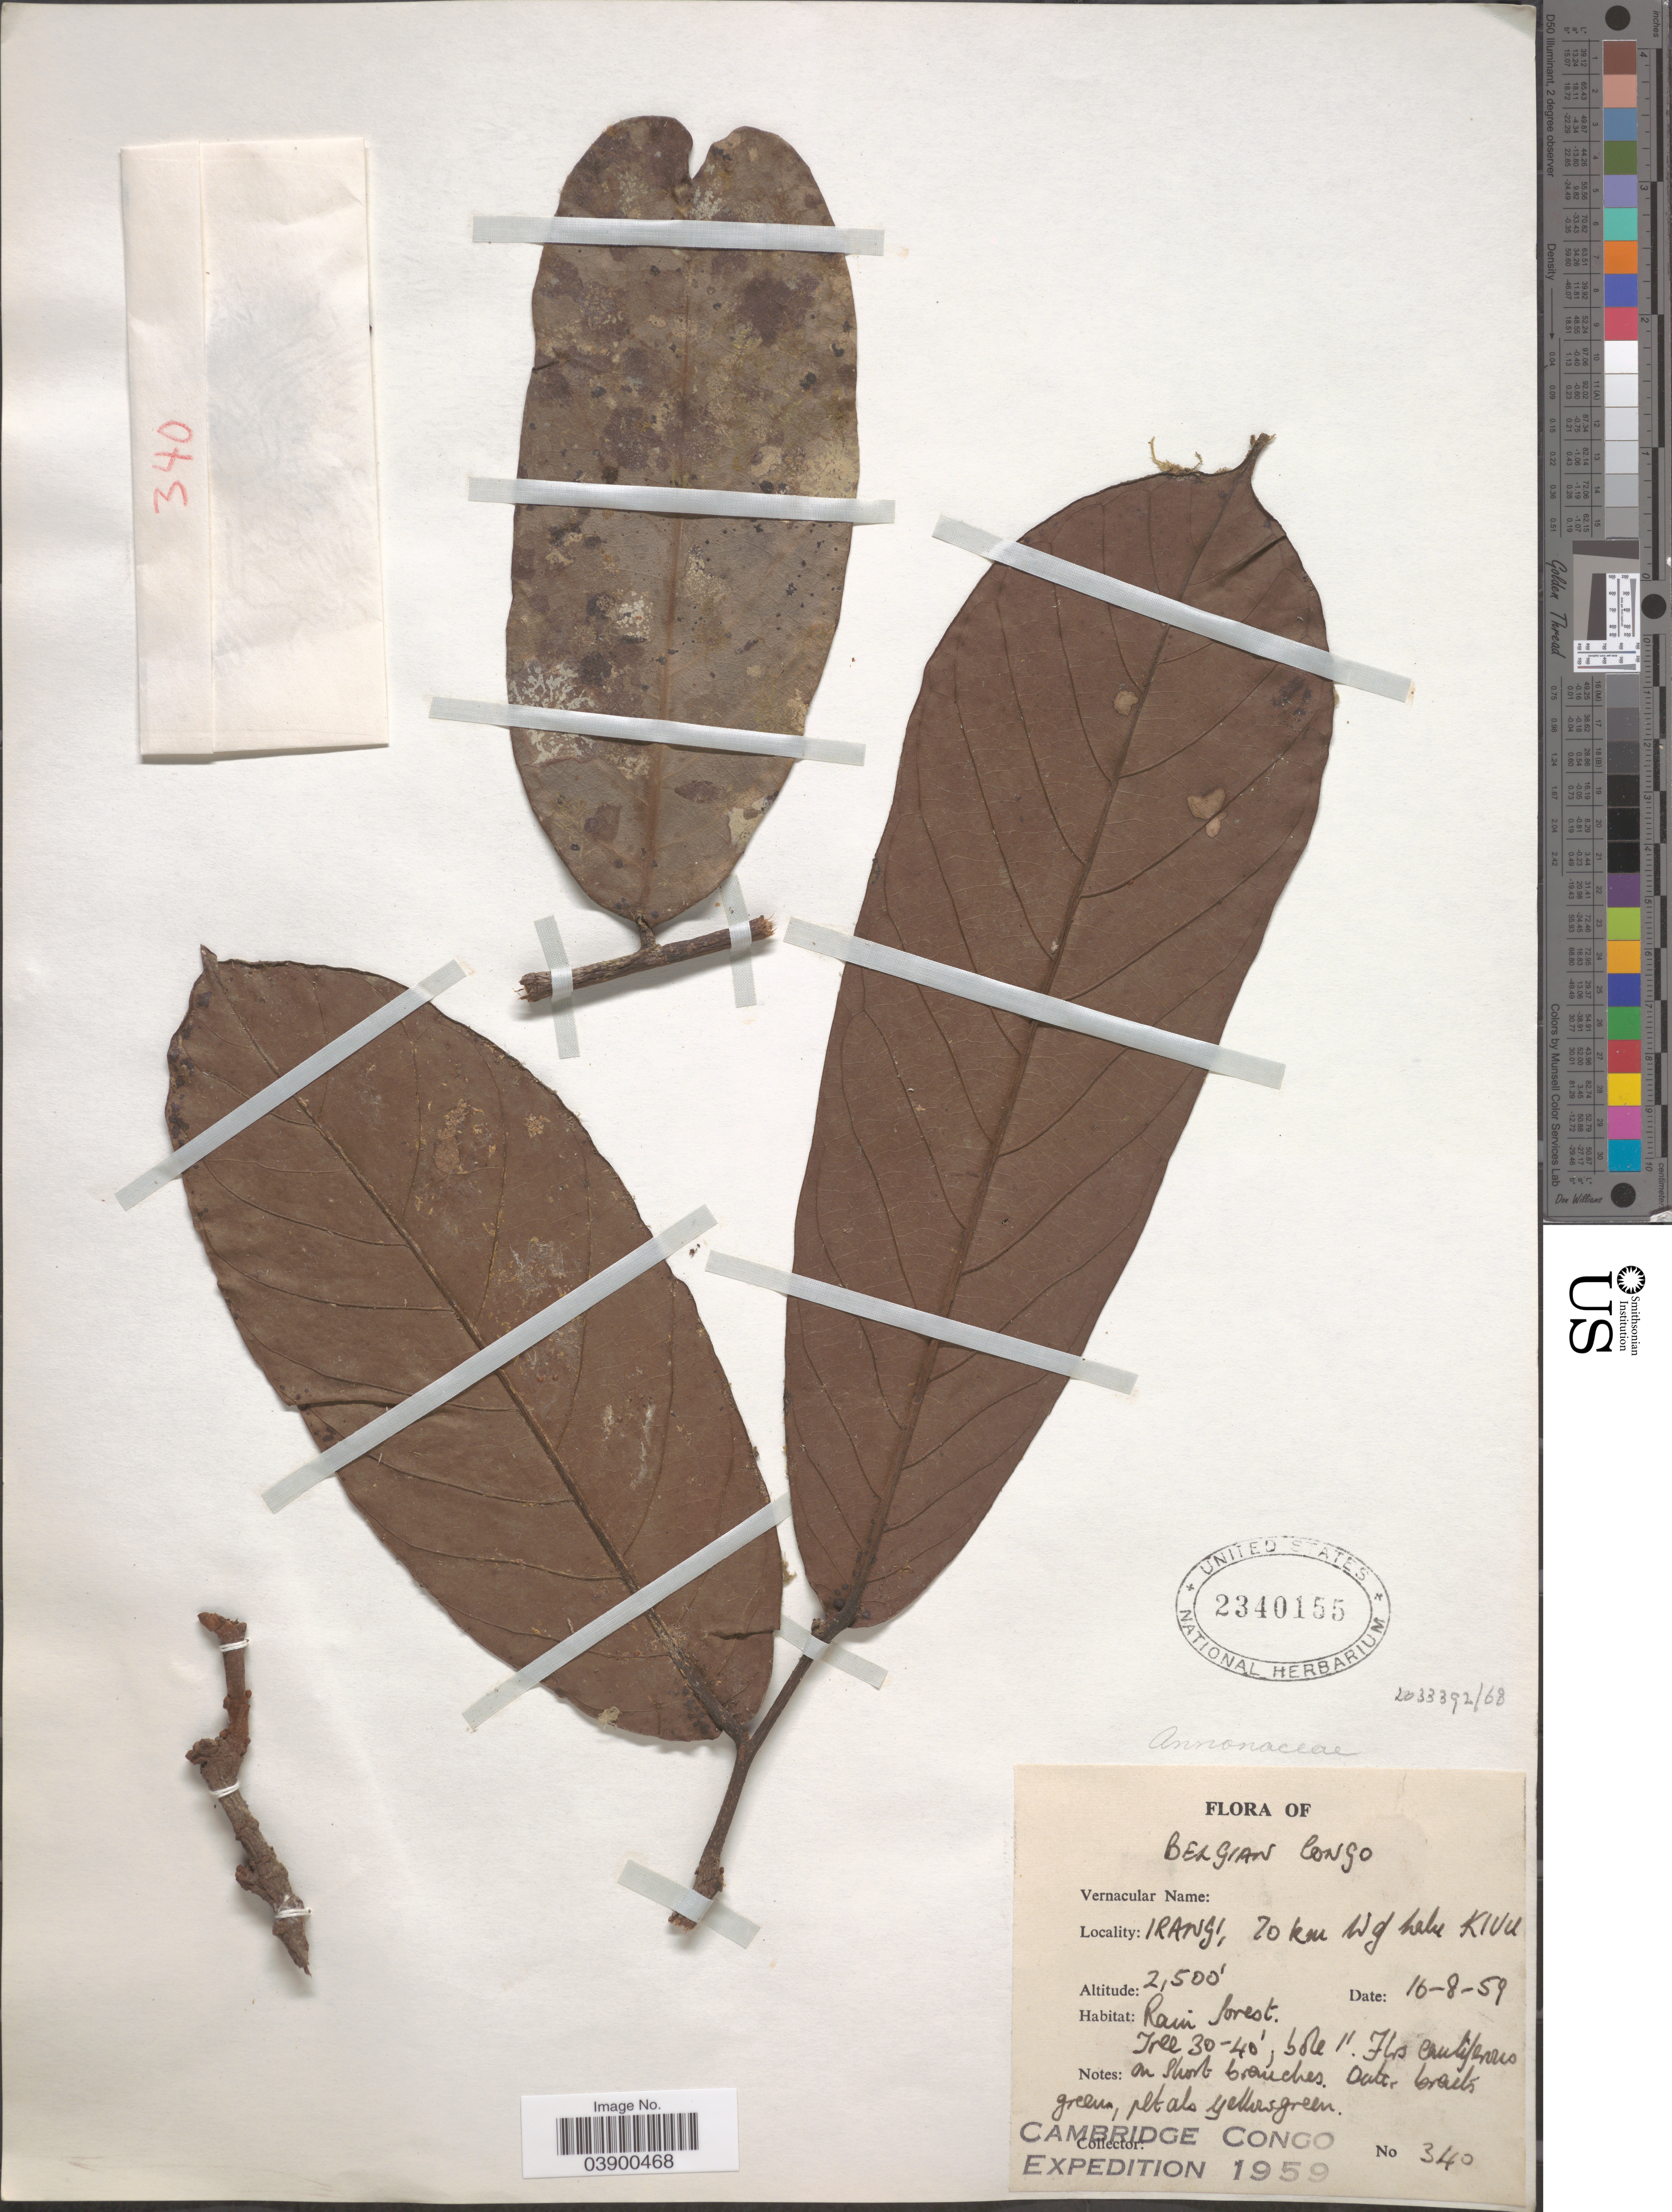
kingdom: Plantae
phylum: Tracheophyta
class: Magnoliopsida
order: Magnoliales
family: Annonaceae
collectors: Cambridge Congo Expedition 1959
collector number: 340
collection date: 1959-08-16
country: Congo, Democratic Republic of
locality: Belgian Congo. Irangi, 20 km W of Lake Kivu.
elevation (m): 762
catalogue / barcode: US 2340155